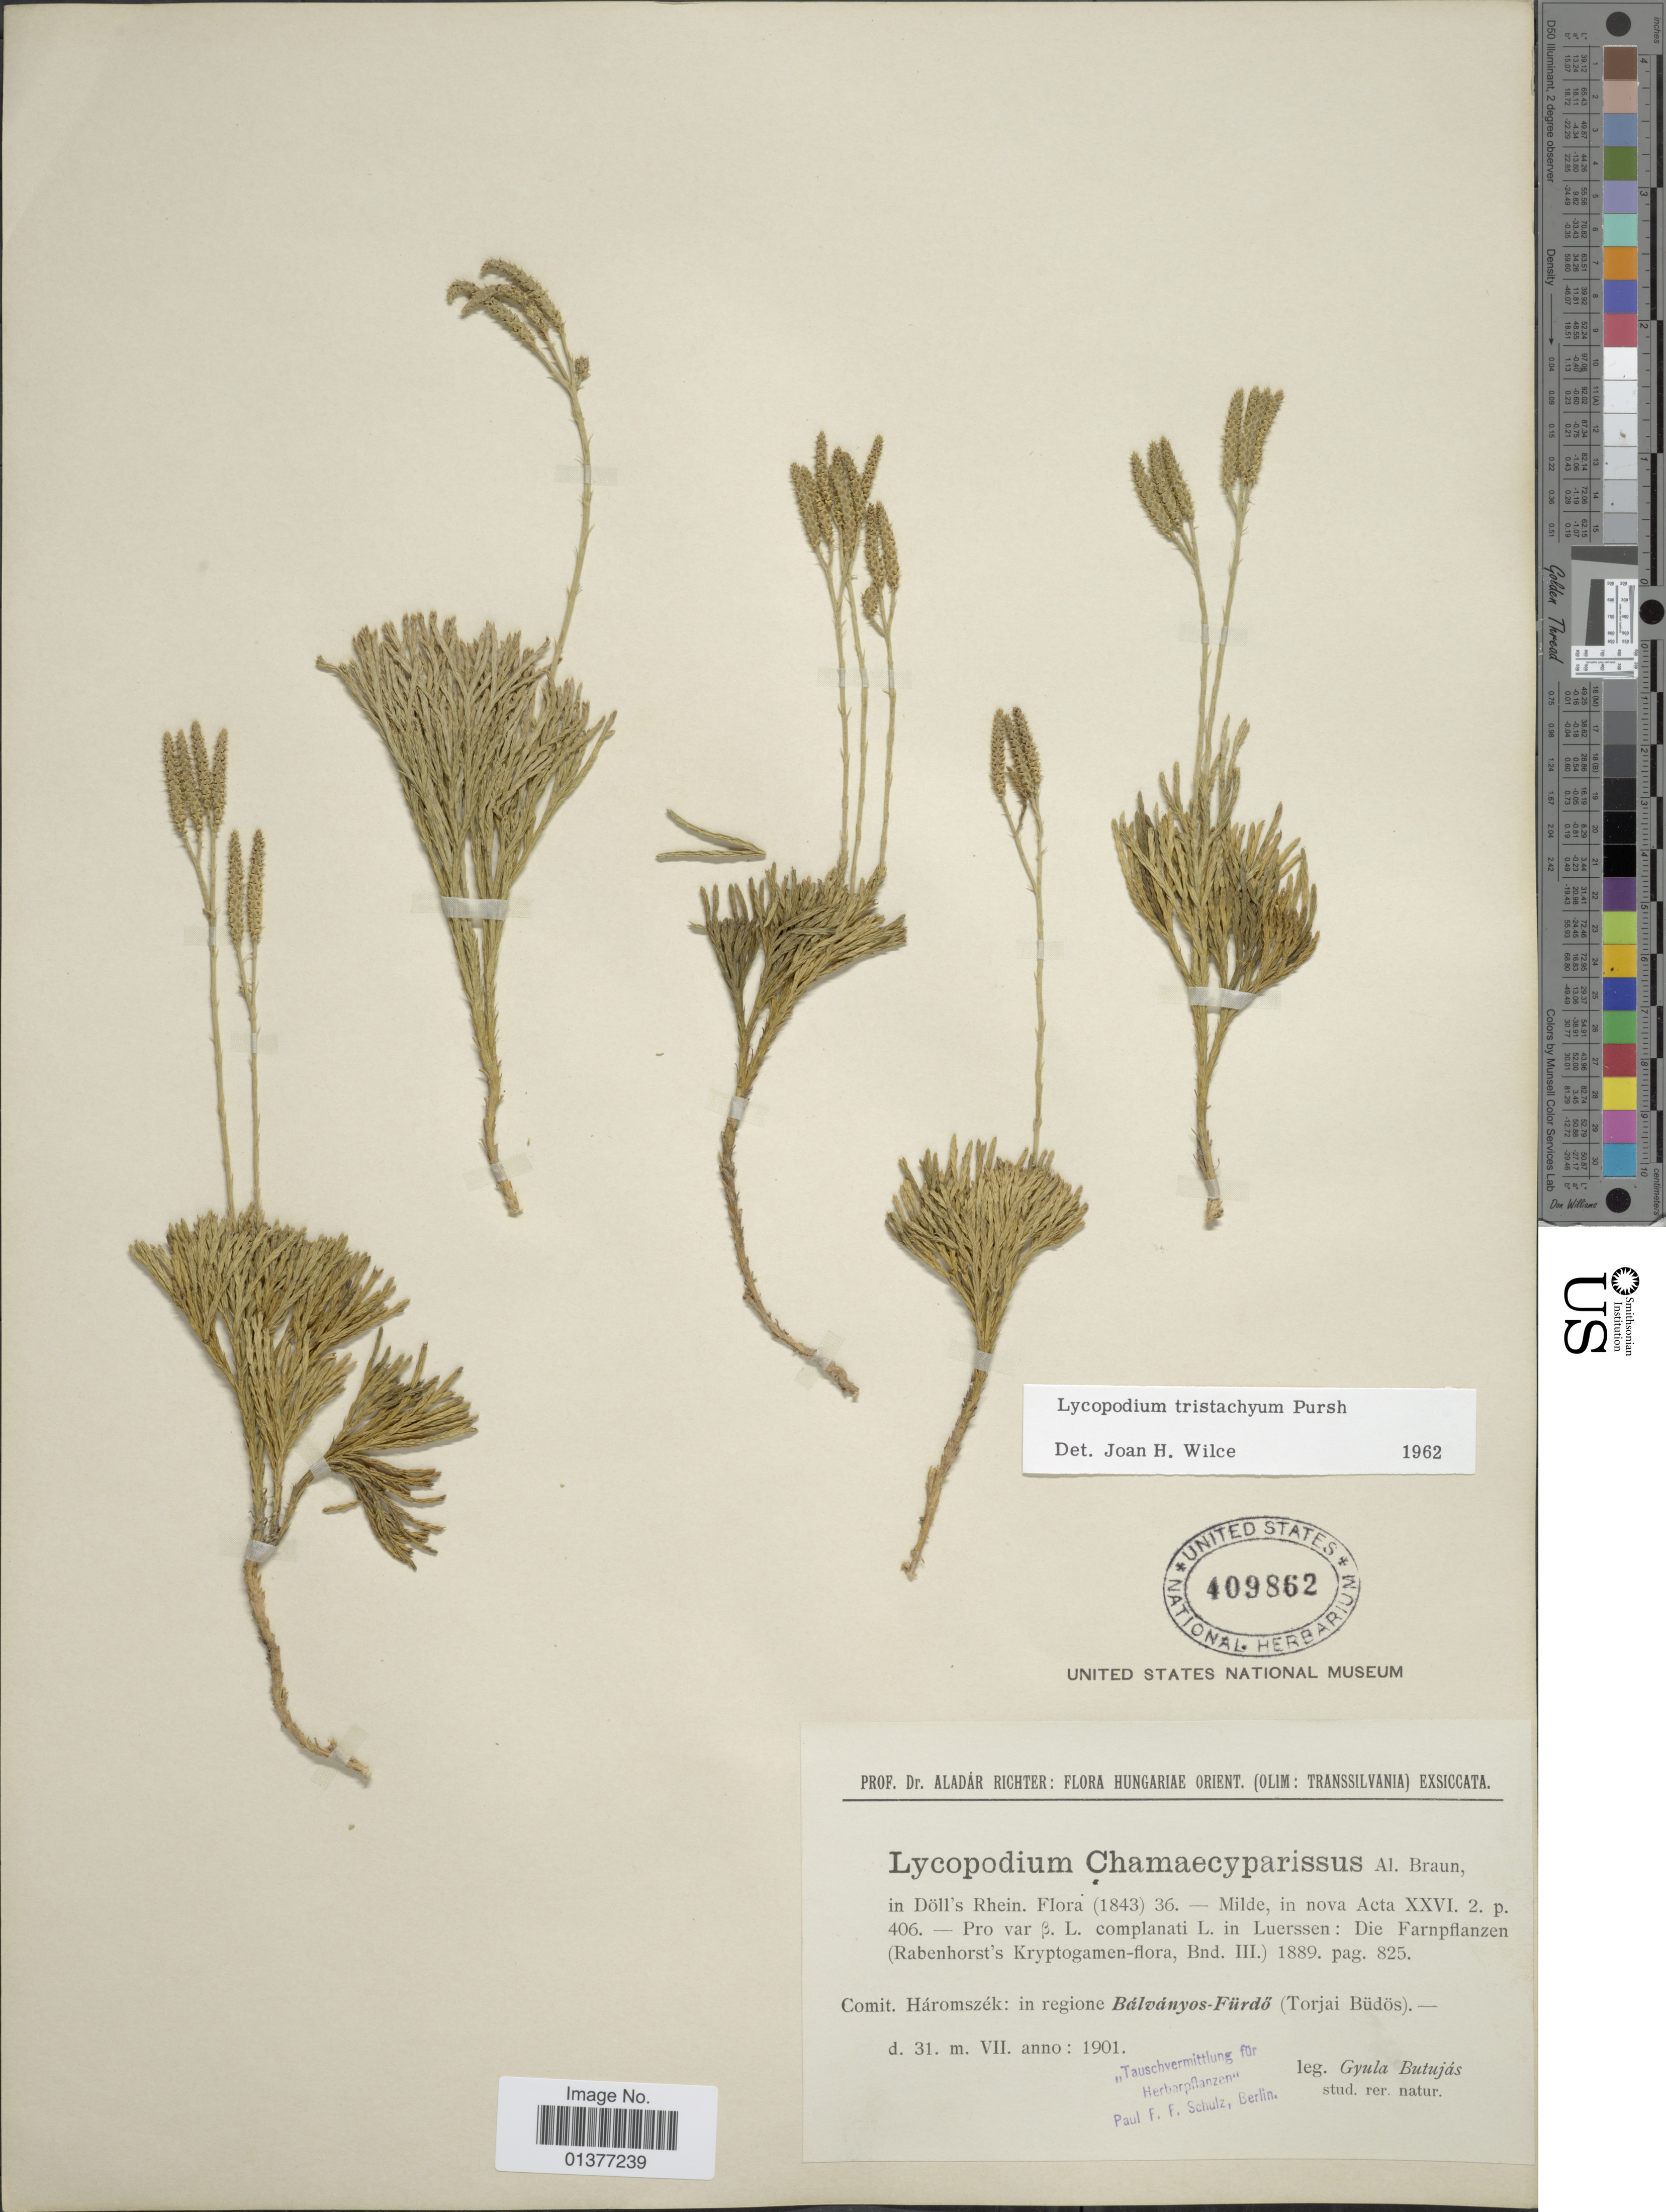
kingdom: Plantae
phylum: Tracheophyta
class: Lycopodiopsida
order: Lycopodiales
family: Lycopodiaceae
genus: Diphasiastrum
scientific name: Diphasiastrum tristachyum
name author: (Pursh) Holub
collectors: G. Butujás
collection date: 1901-07-31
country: Hungary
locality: Comit. Háromszek: in regione Bálvanyos-Furdo(Torjai Budos)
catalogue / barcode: US 409862